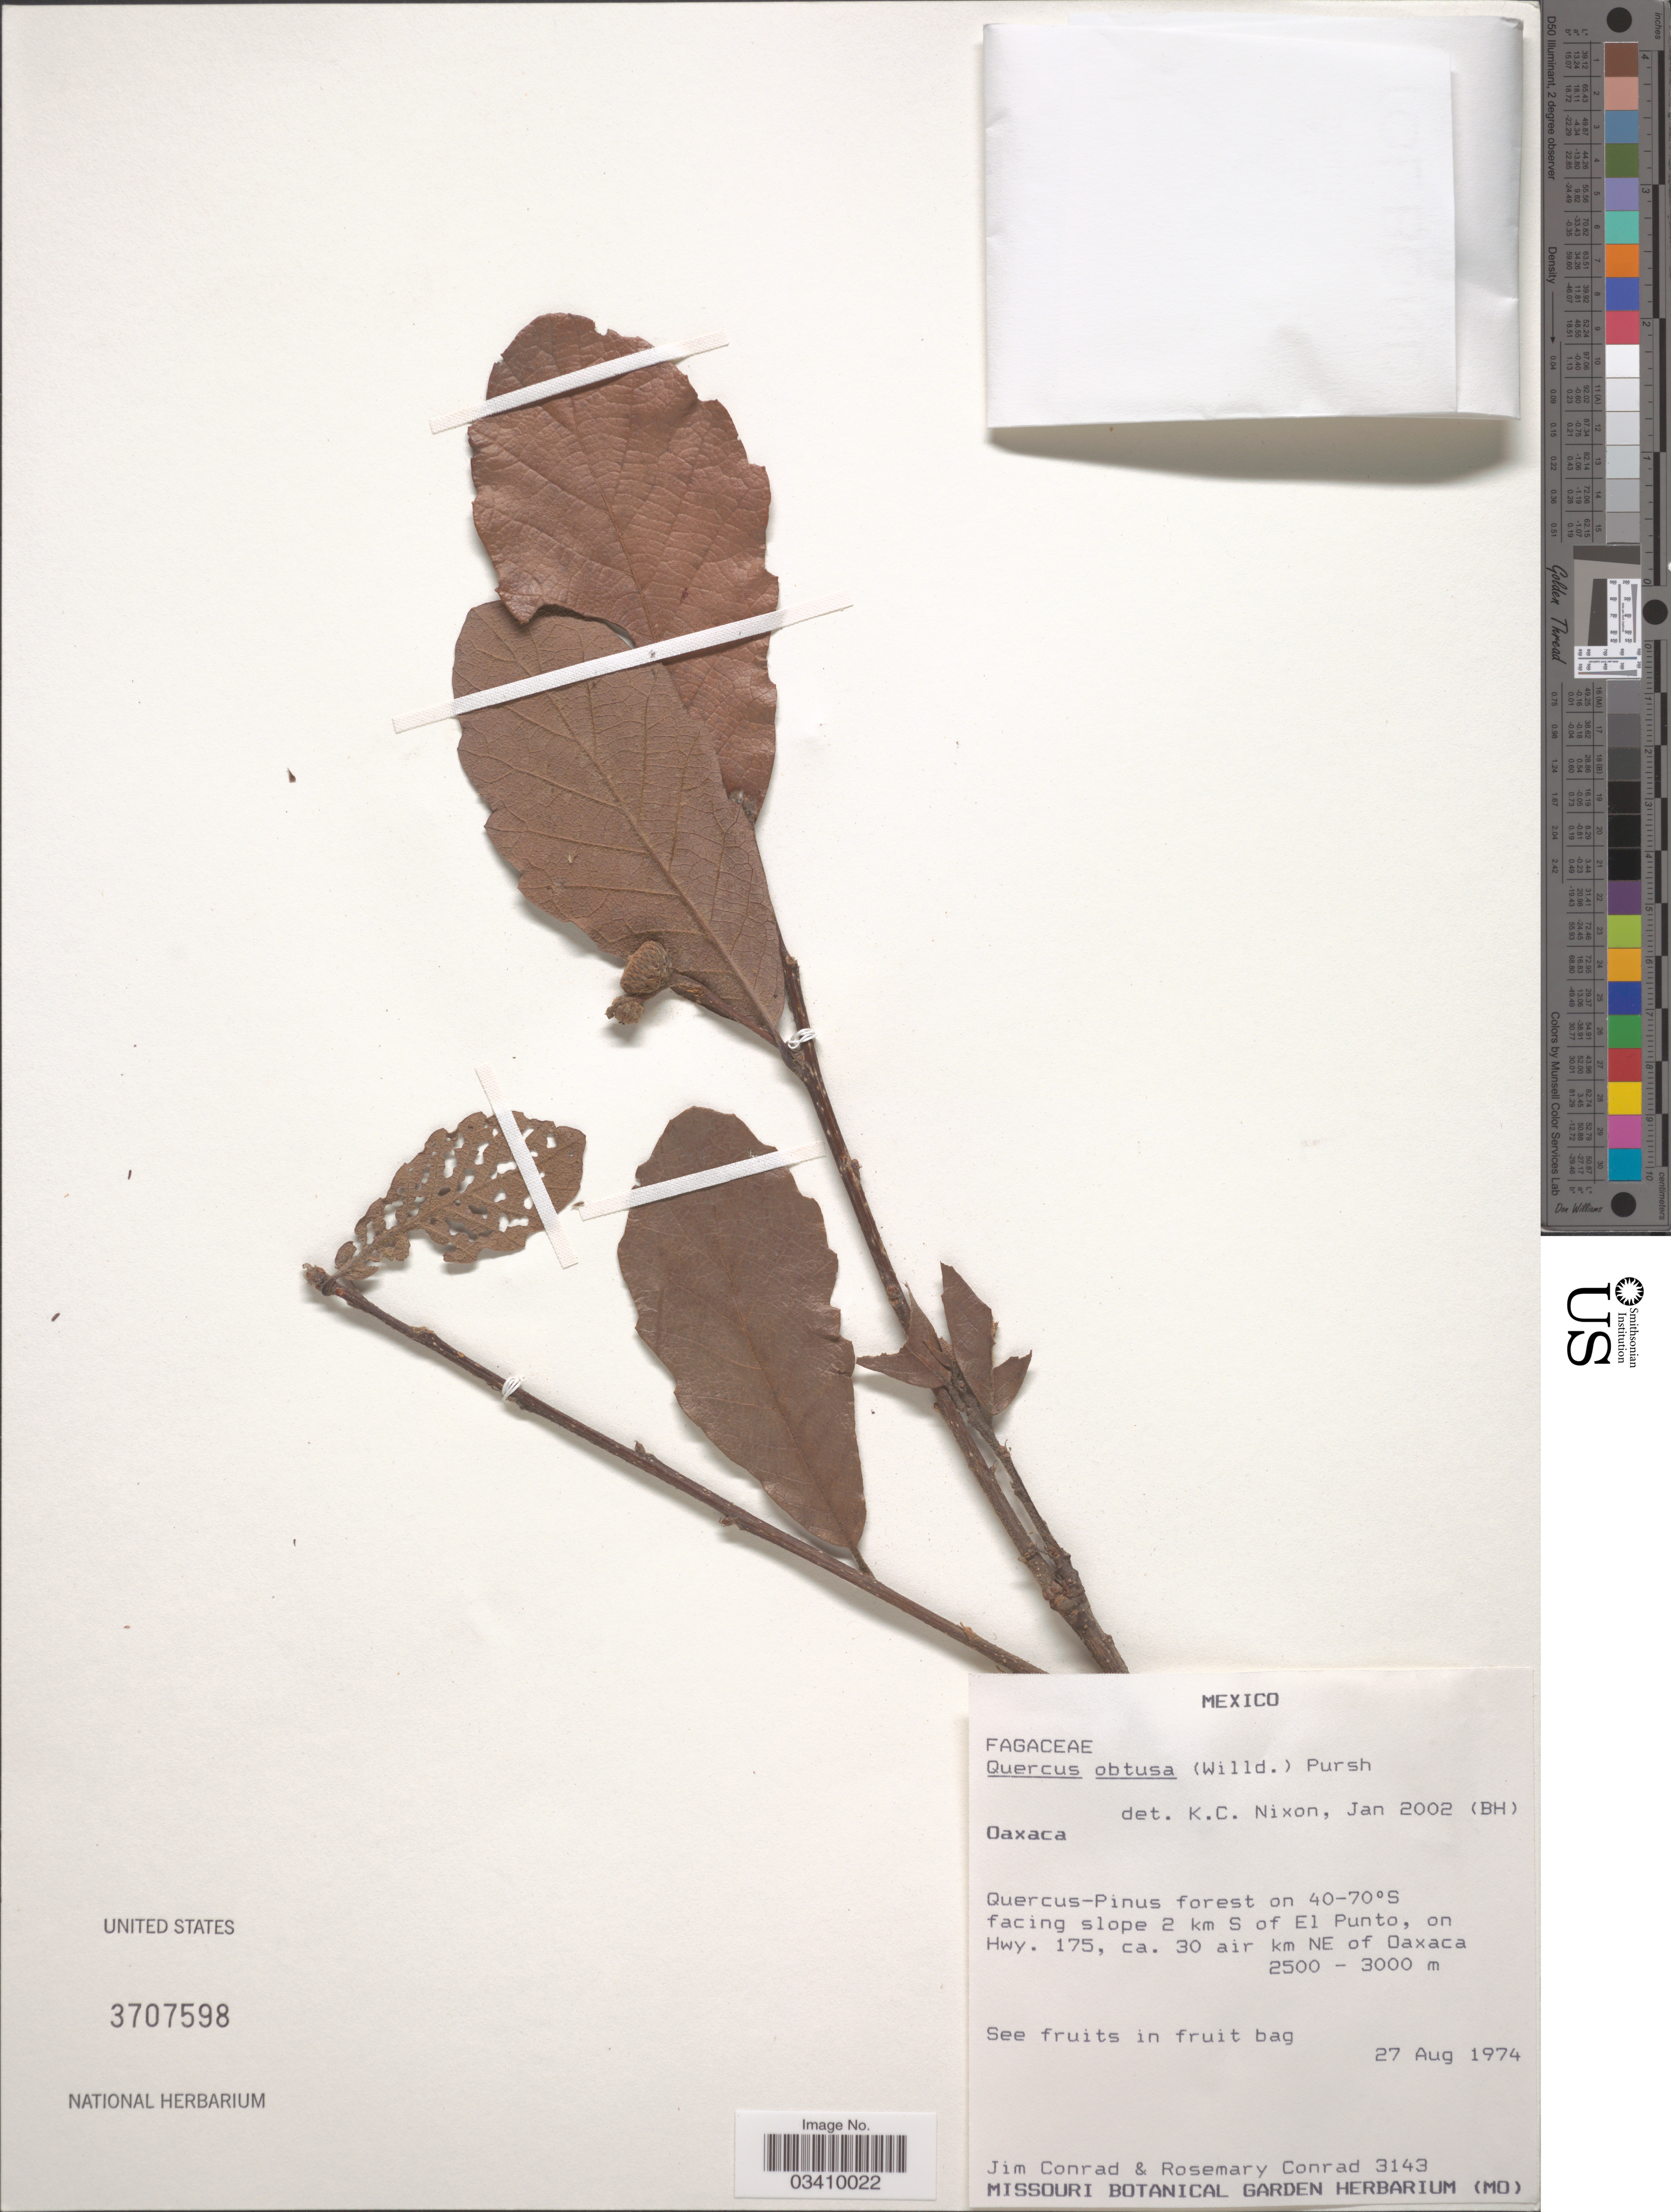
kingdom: Plantae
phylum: Tracheophyta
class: Magnoliopsida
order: Fagales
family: Fagaceae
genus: Quercus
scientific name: Quercus obtusa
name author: (Willd.) Pursh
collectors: J. Conrad & R. Conrad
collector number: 3143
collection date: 1974-08-27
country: Mexico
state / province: Oaxaca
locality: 40-70°S facing slope 2 km S of El Punto, on Hwy. 175, ca. 30 air km NE of Oaxaca.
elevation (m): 2500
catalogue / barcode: US 3707598